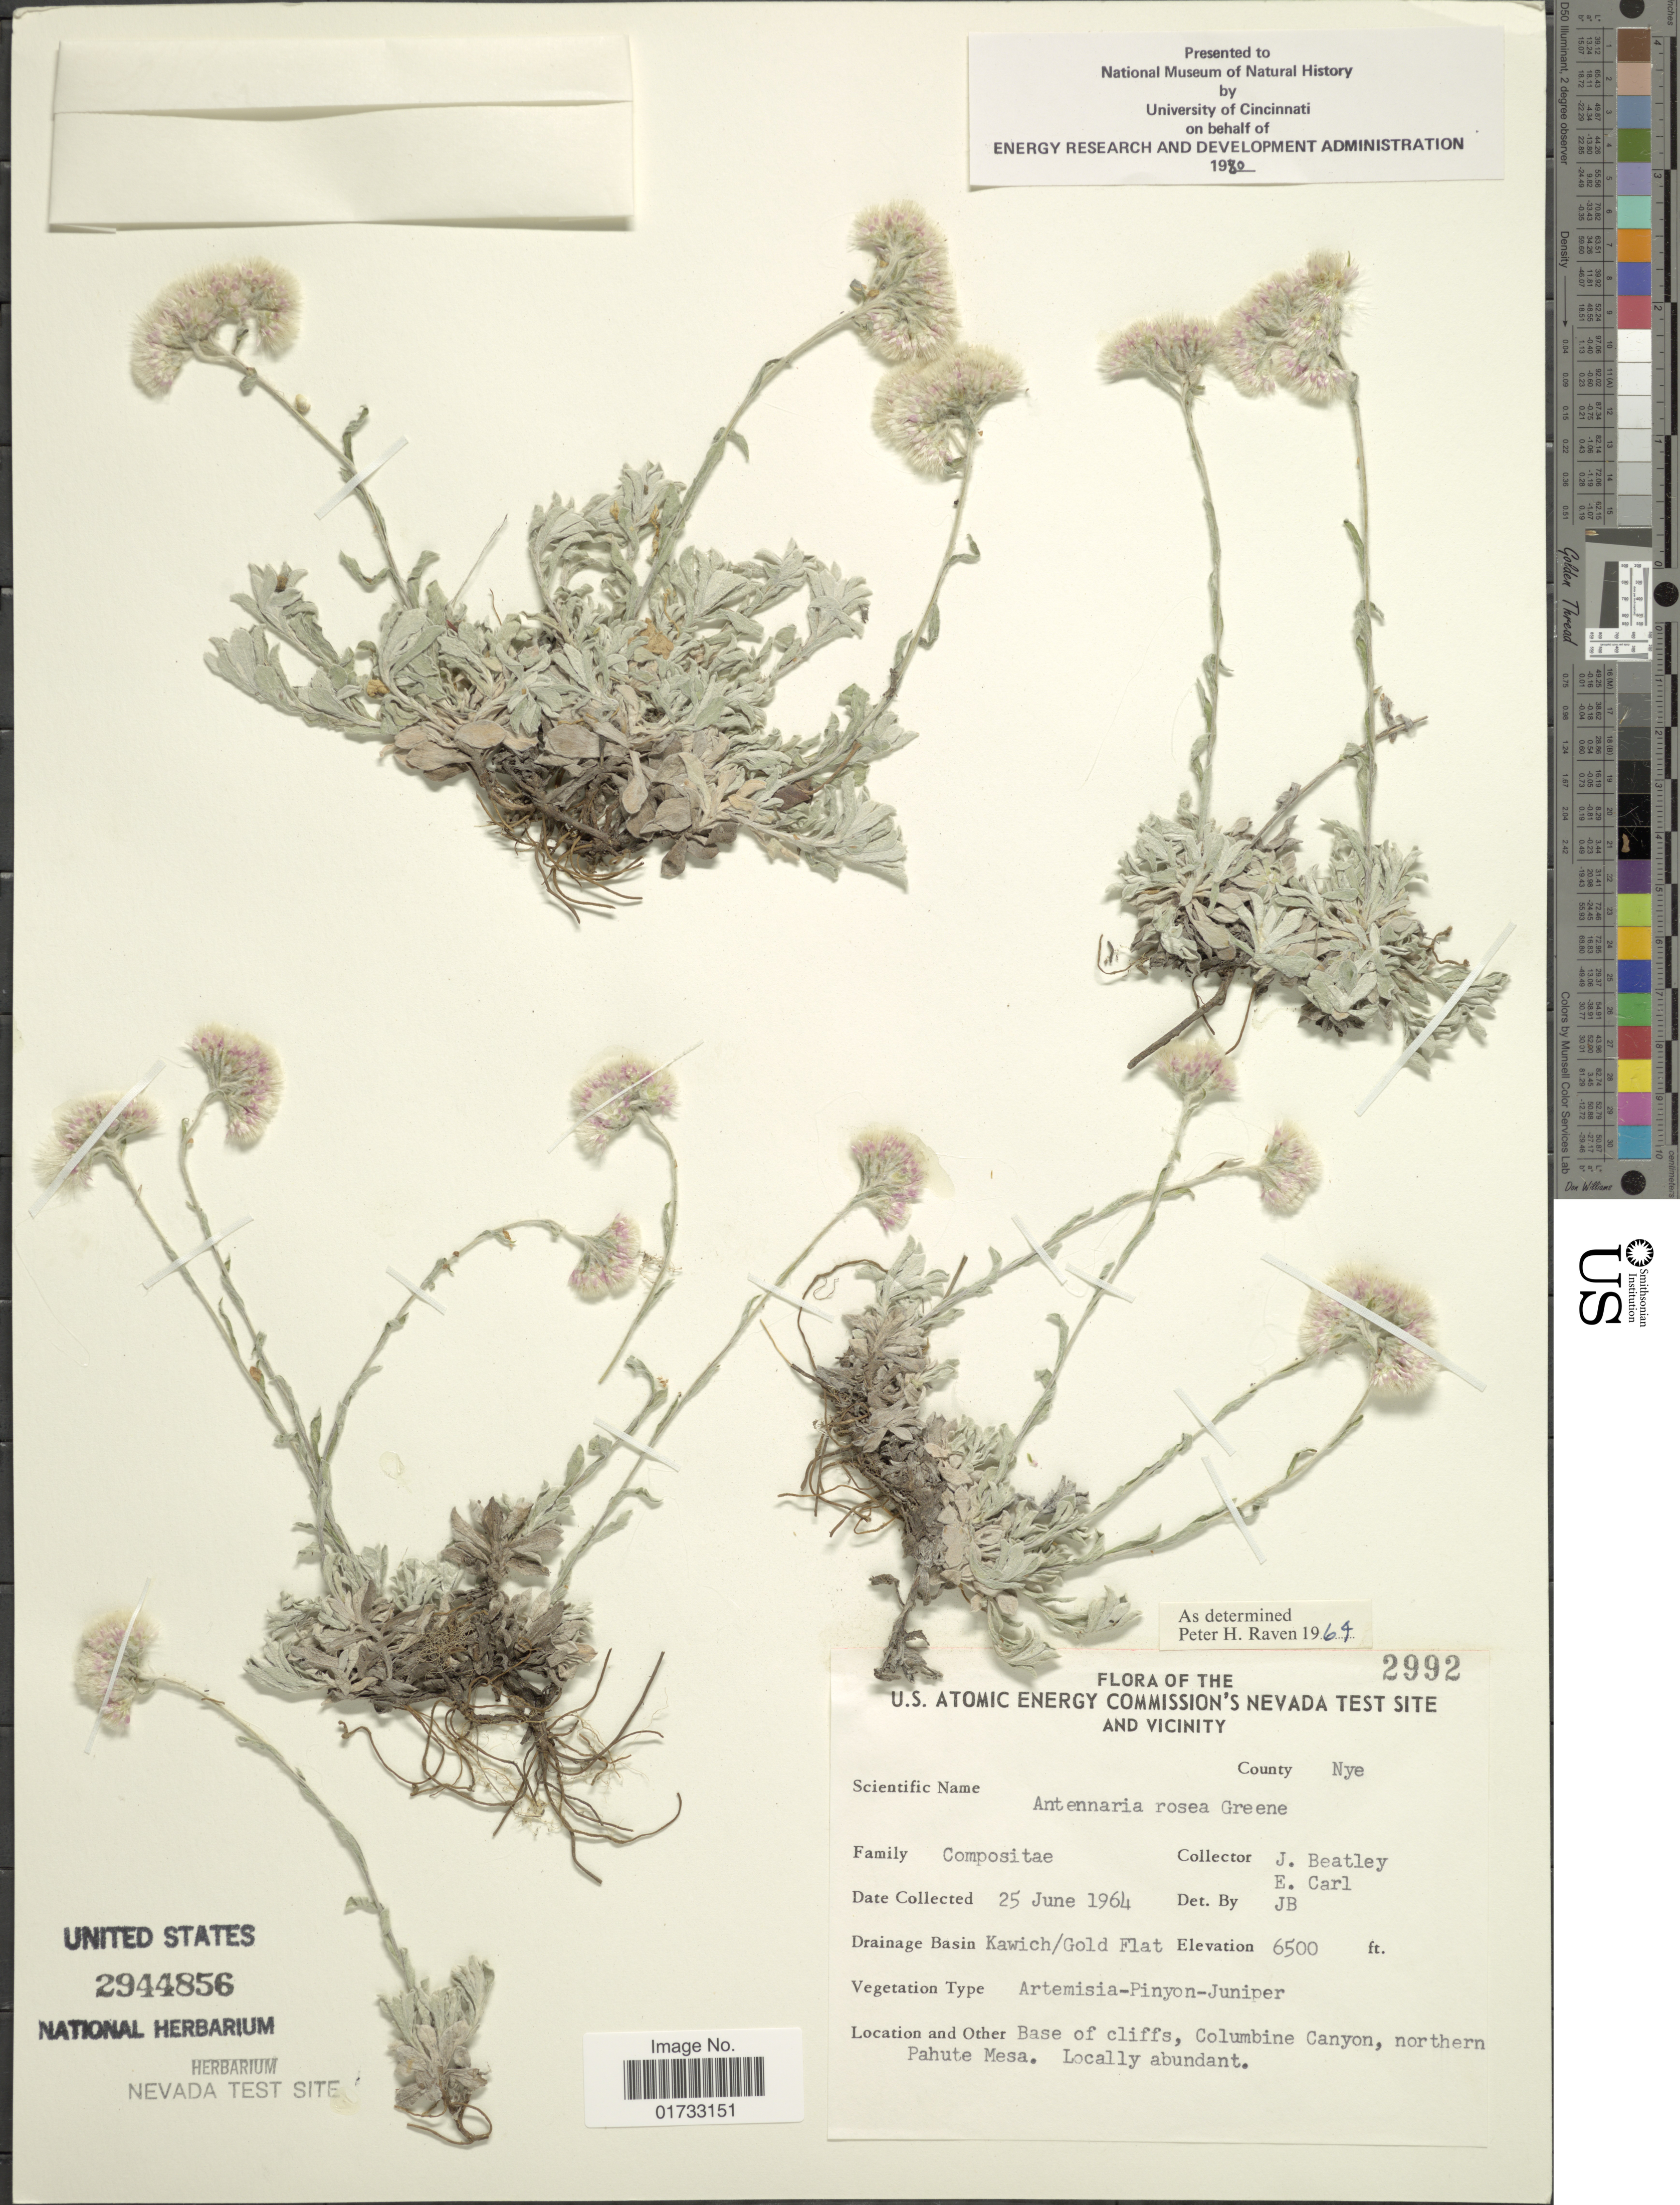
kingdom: Plantae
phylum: Tracheophyta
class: Magnoliopsida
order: Asterales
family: Asteraceae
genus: Antennaria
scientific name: Antennaria rosea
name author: Greene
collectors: J. C. Beatley & E. Carl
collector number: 2991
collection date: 1964-06-25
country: United States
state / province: Nevada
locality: U.S. Atomic Energy Commision's Nevada Test Site and Vicinity, Kawich/ Gold Flat, base of cliffs, Columbine Canyon, northern Pahute Mesa, County Nye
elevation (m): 1981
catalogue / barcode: US 2944856